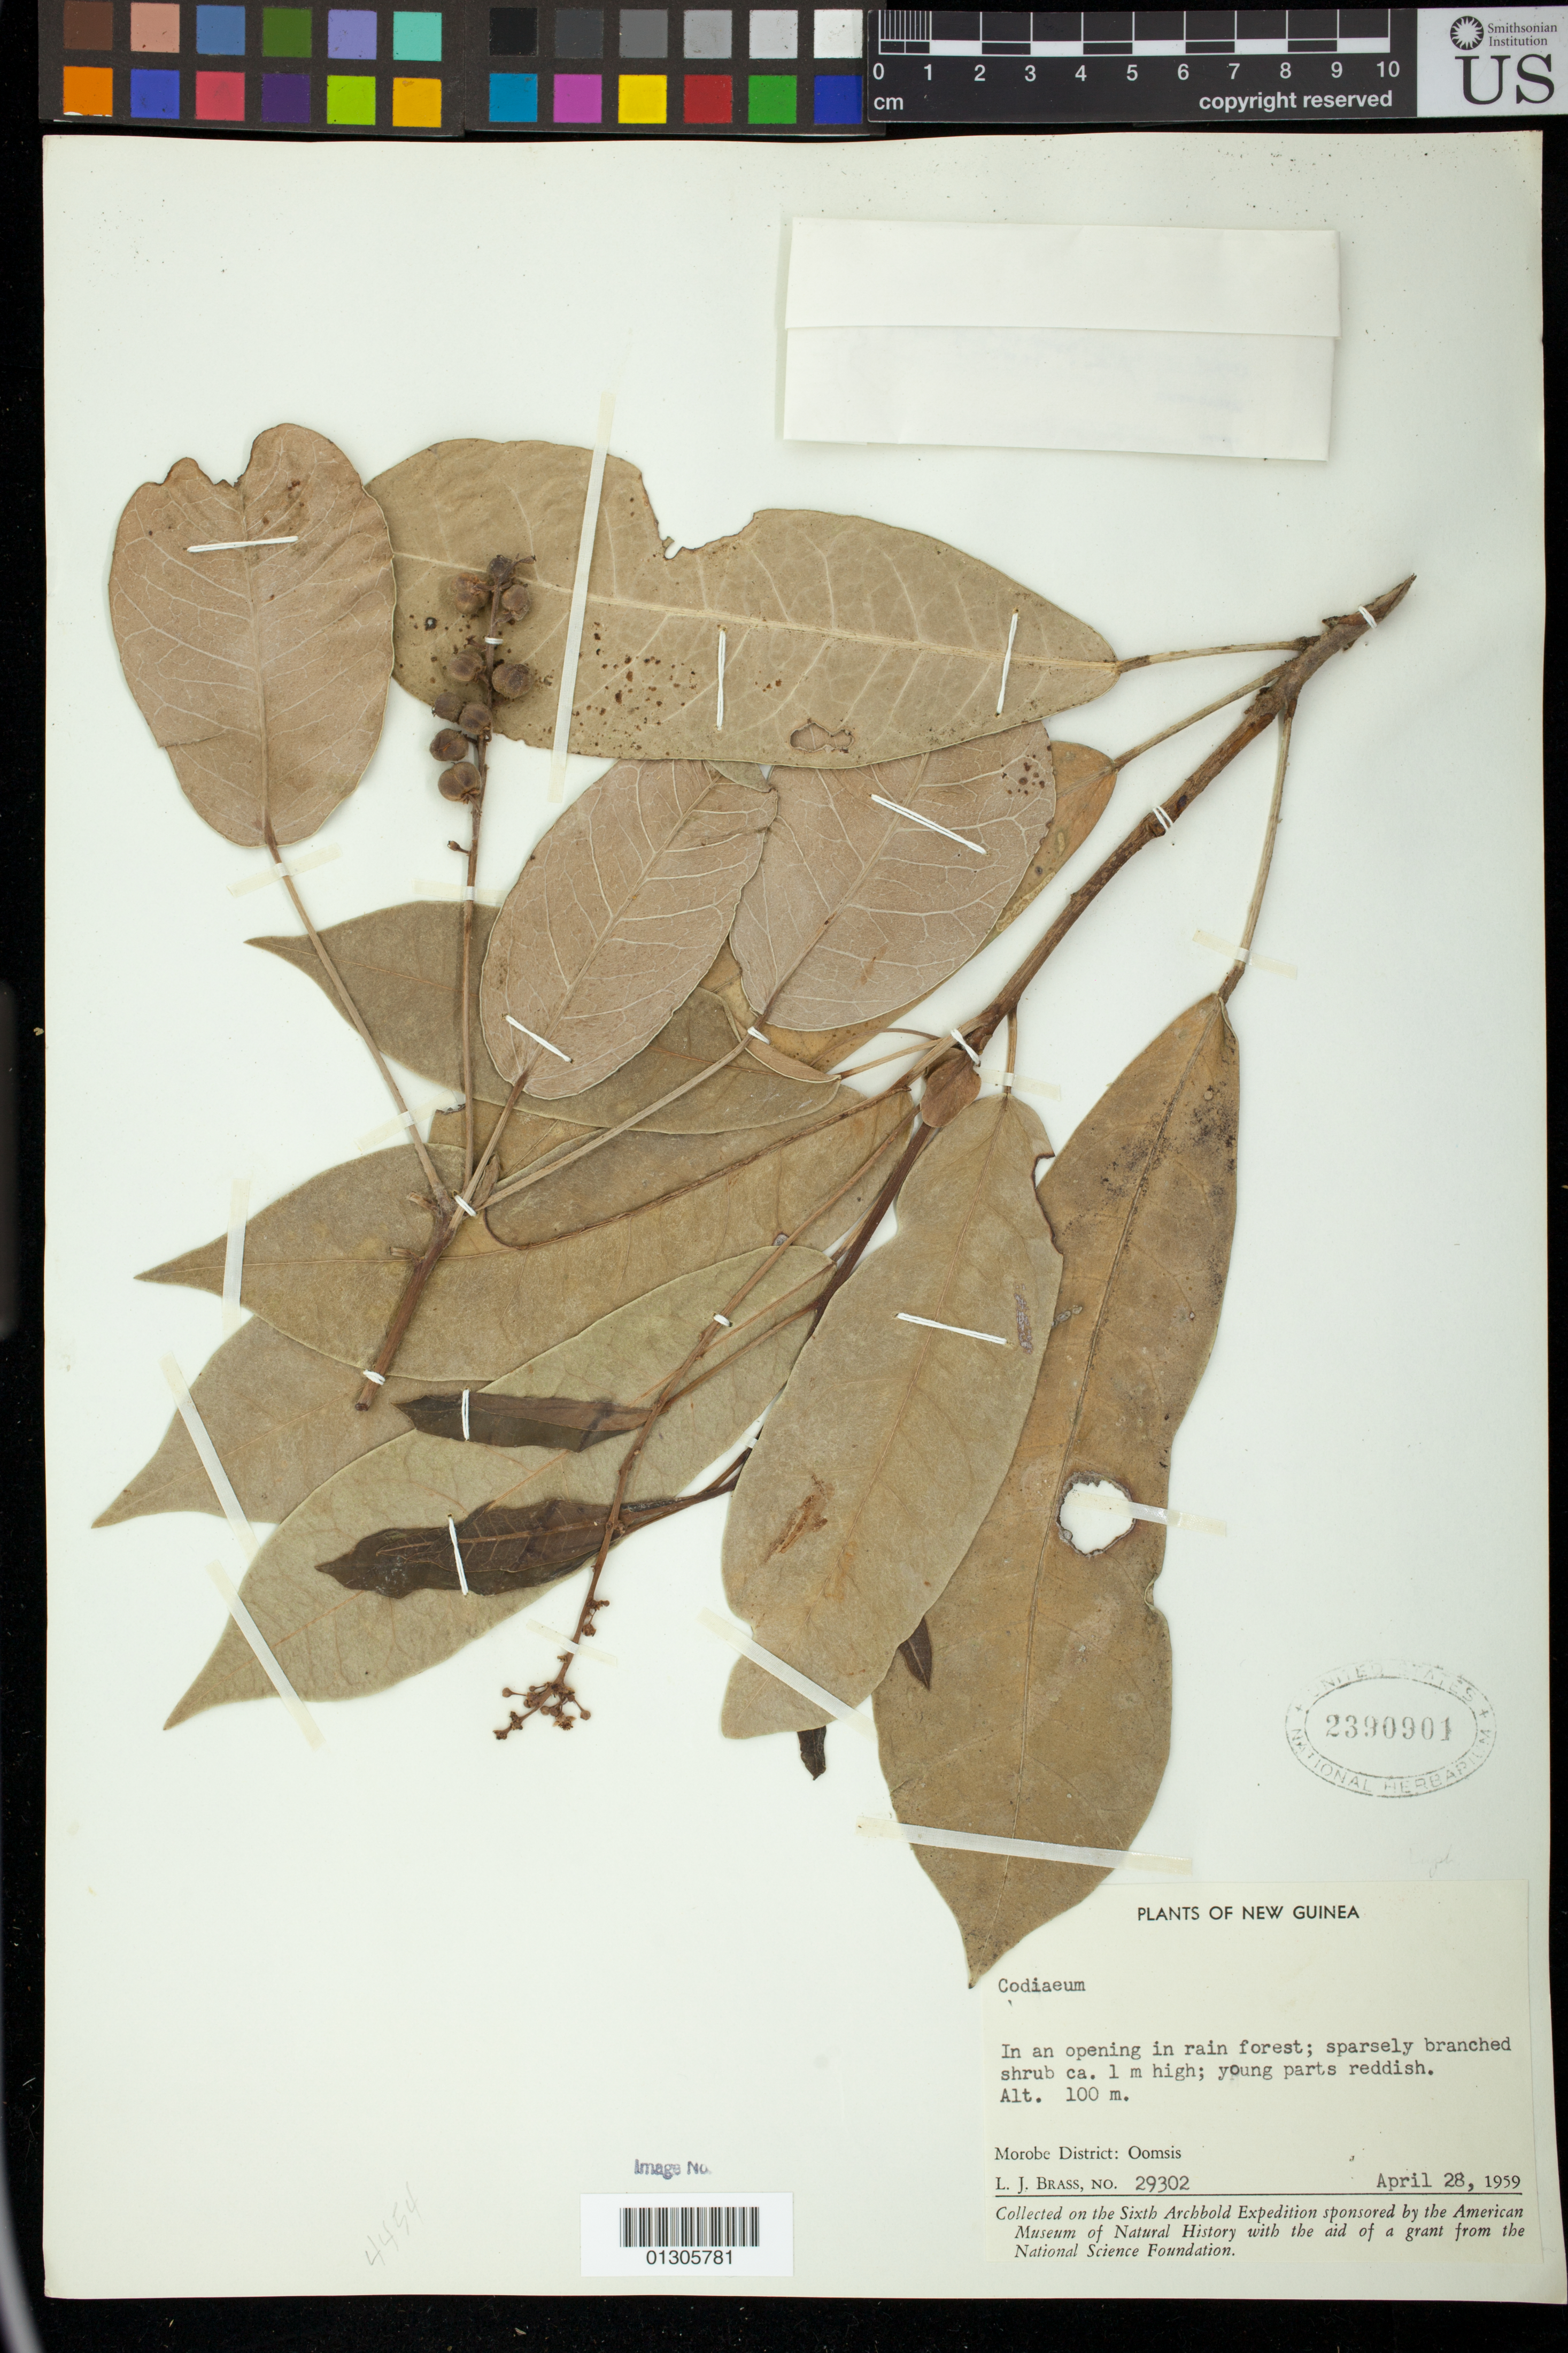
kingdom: Plantae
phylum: Tracheophyta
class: Magnoliopsida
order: Malpighiales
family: Euphorbiaceae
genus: Codiaeum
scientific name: Codiaeum sp.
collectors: L. J. Brass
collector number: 29302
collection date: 1959-04-28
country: Papua New Guinea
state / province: Morobe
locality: Oomsis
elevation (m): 100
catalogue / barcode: US 2390901